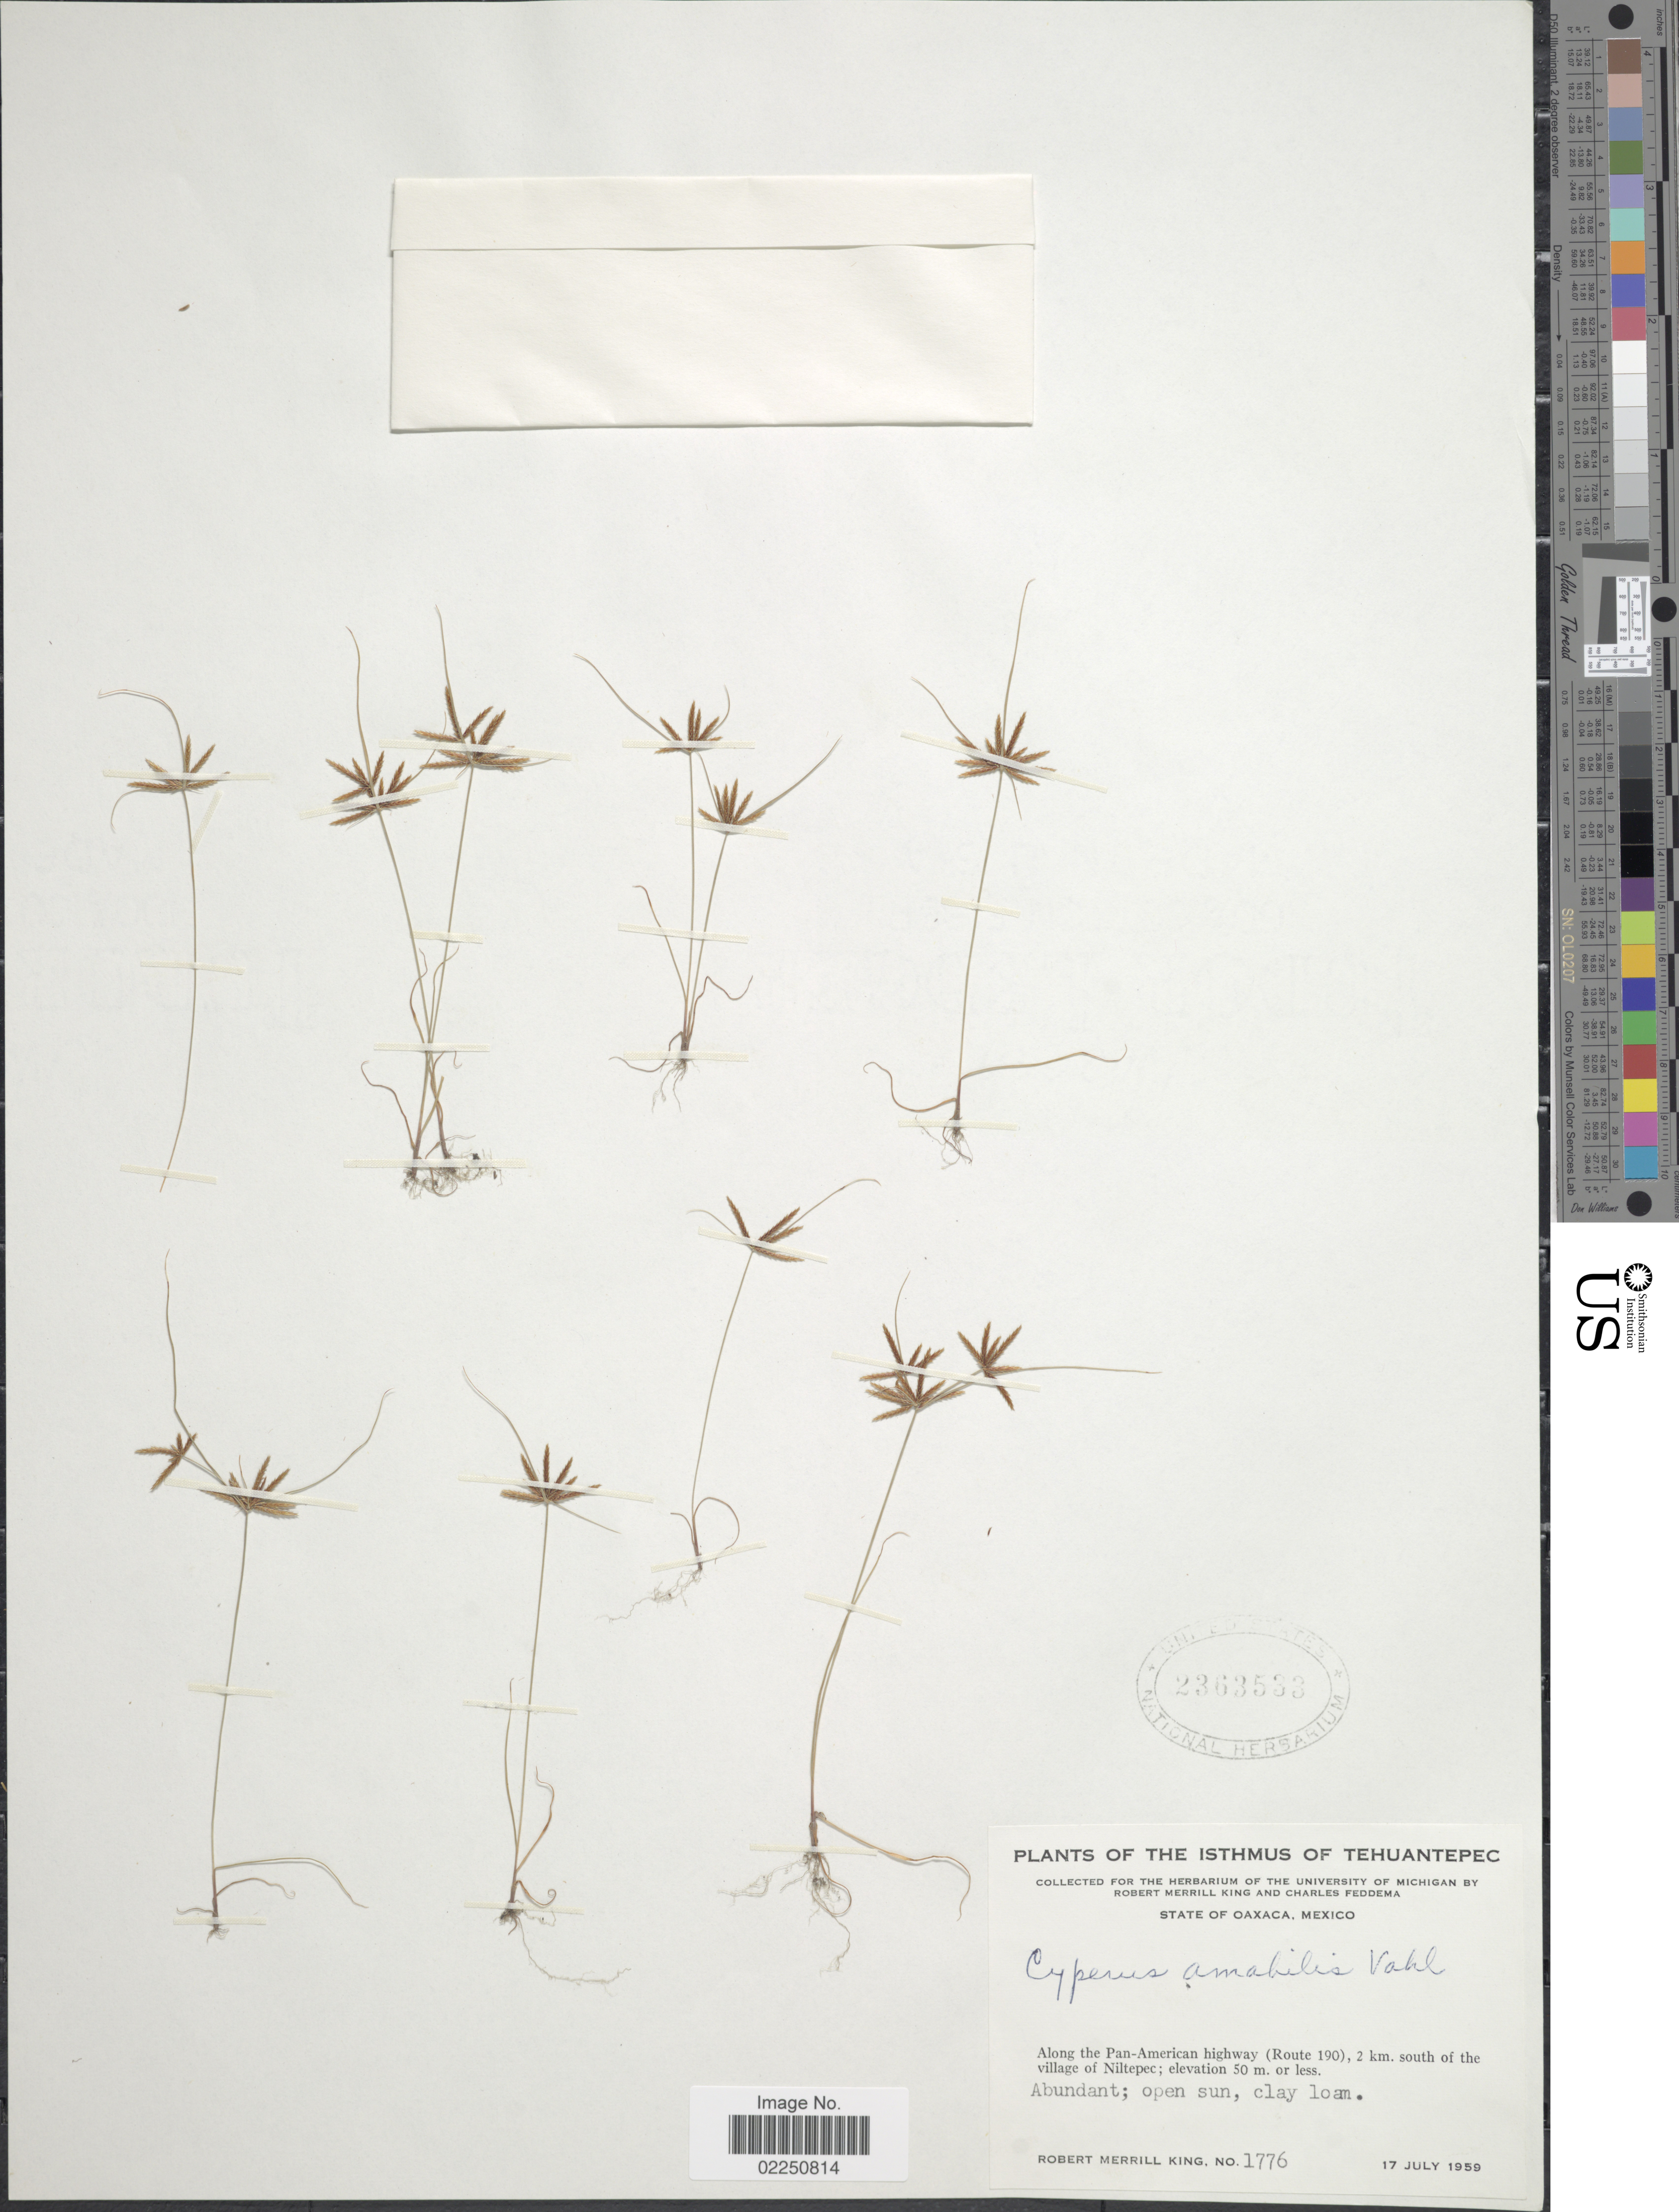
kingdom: Plantae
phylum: Tracheophyta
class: Liliopsida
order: Poales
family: Cyperaceae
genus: Cyperus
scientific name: Cyperus amabilis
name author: Vahl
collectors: R. M. King & C. Feddema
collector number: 1776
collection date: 1959-07-17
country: Mexico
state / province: Oaxaca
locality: Isthmus of Tehuantepec. Along the Pan-American highway (Route 190), 2 km. south of the village of Niltepec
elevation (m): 50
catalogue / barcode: US 2363533